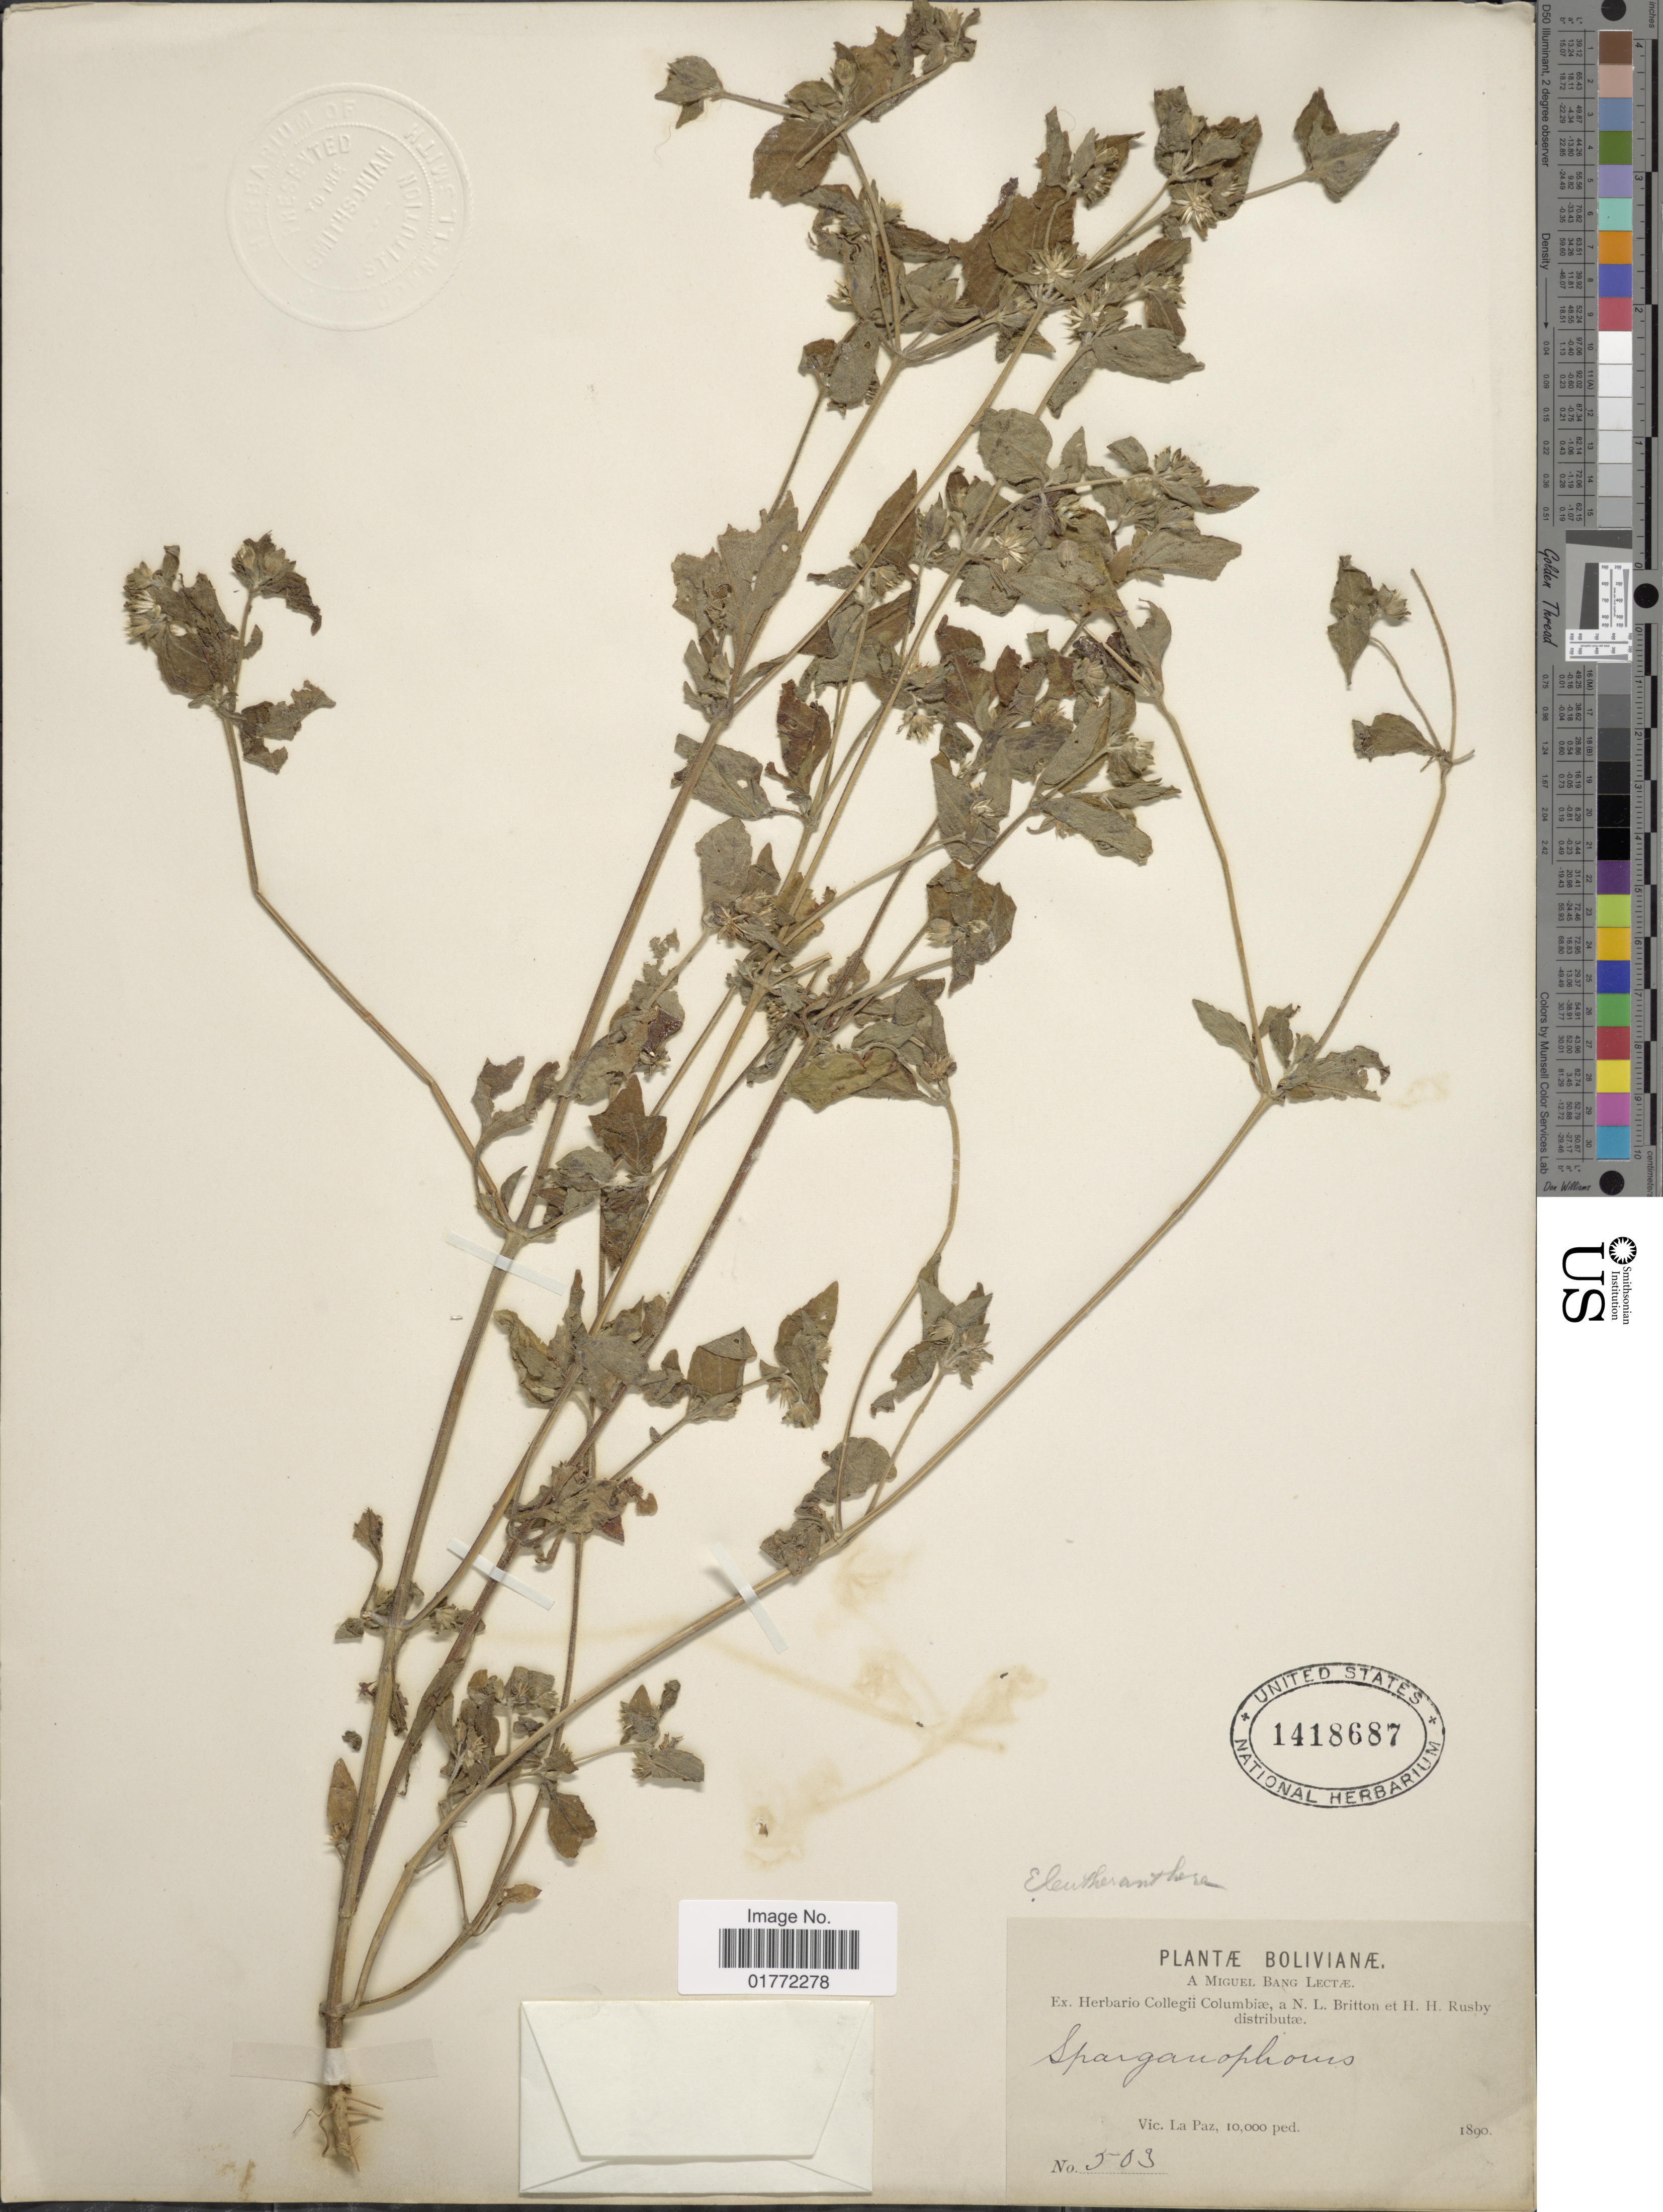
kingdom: Plantae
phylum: Tracheophyta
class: Magnoliopsida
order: Asterales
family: Asteraceae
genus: Eleutheranthera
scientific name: Eleutheranthera ruderalis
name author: (Sw.) Sch. Bip.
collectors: M. Bang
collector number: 503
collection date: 1890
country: Bolivia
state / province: La Paz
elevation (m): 3048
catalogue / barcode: US 1418687